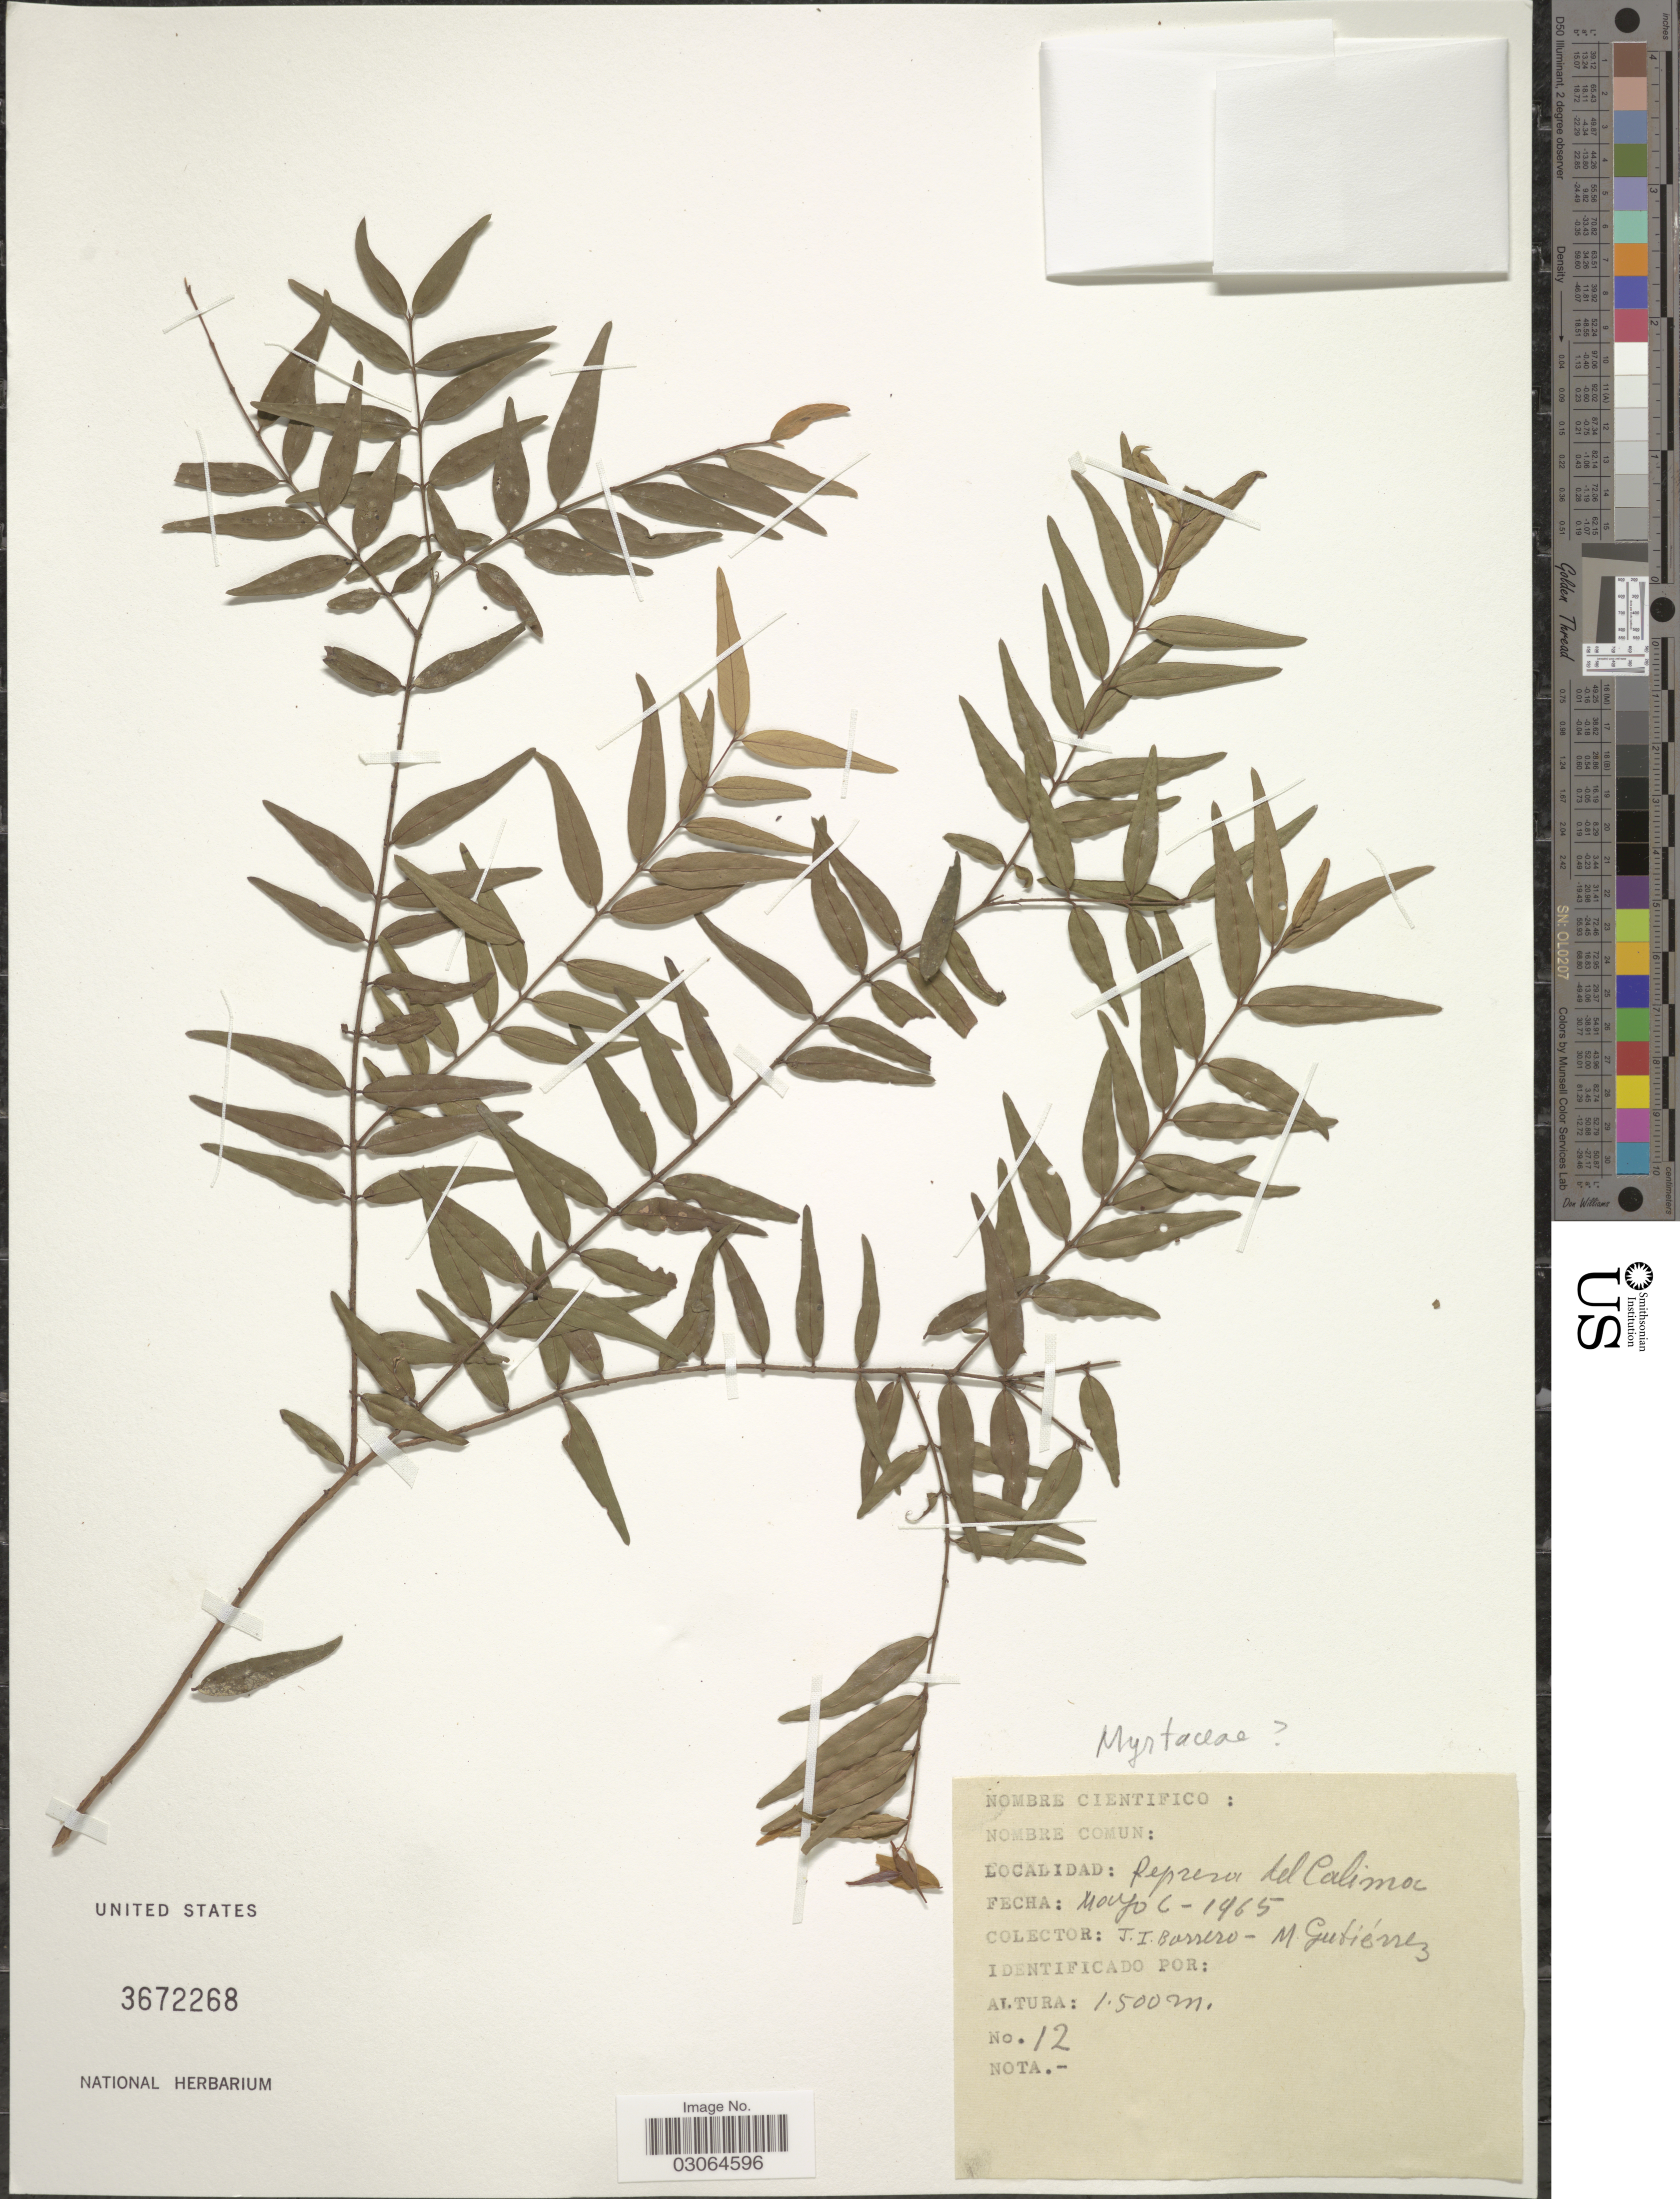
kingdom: Plantae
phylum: Tracheophyta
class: Magnoliopsida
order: Myrtales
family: Myrtaceae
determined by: Strong, Mark T., (BOT), Smithsonian Institution - National Museum of Natural History (UNITED STATES)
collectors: J. Barrero & M. Gutierrez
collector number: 12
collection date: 1965-05-06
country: Colombia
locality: Represa del Calima.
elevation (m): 1500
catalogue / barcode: US 3672268